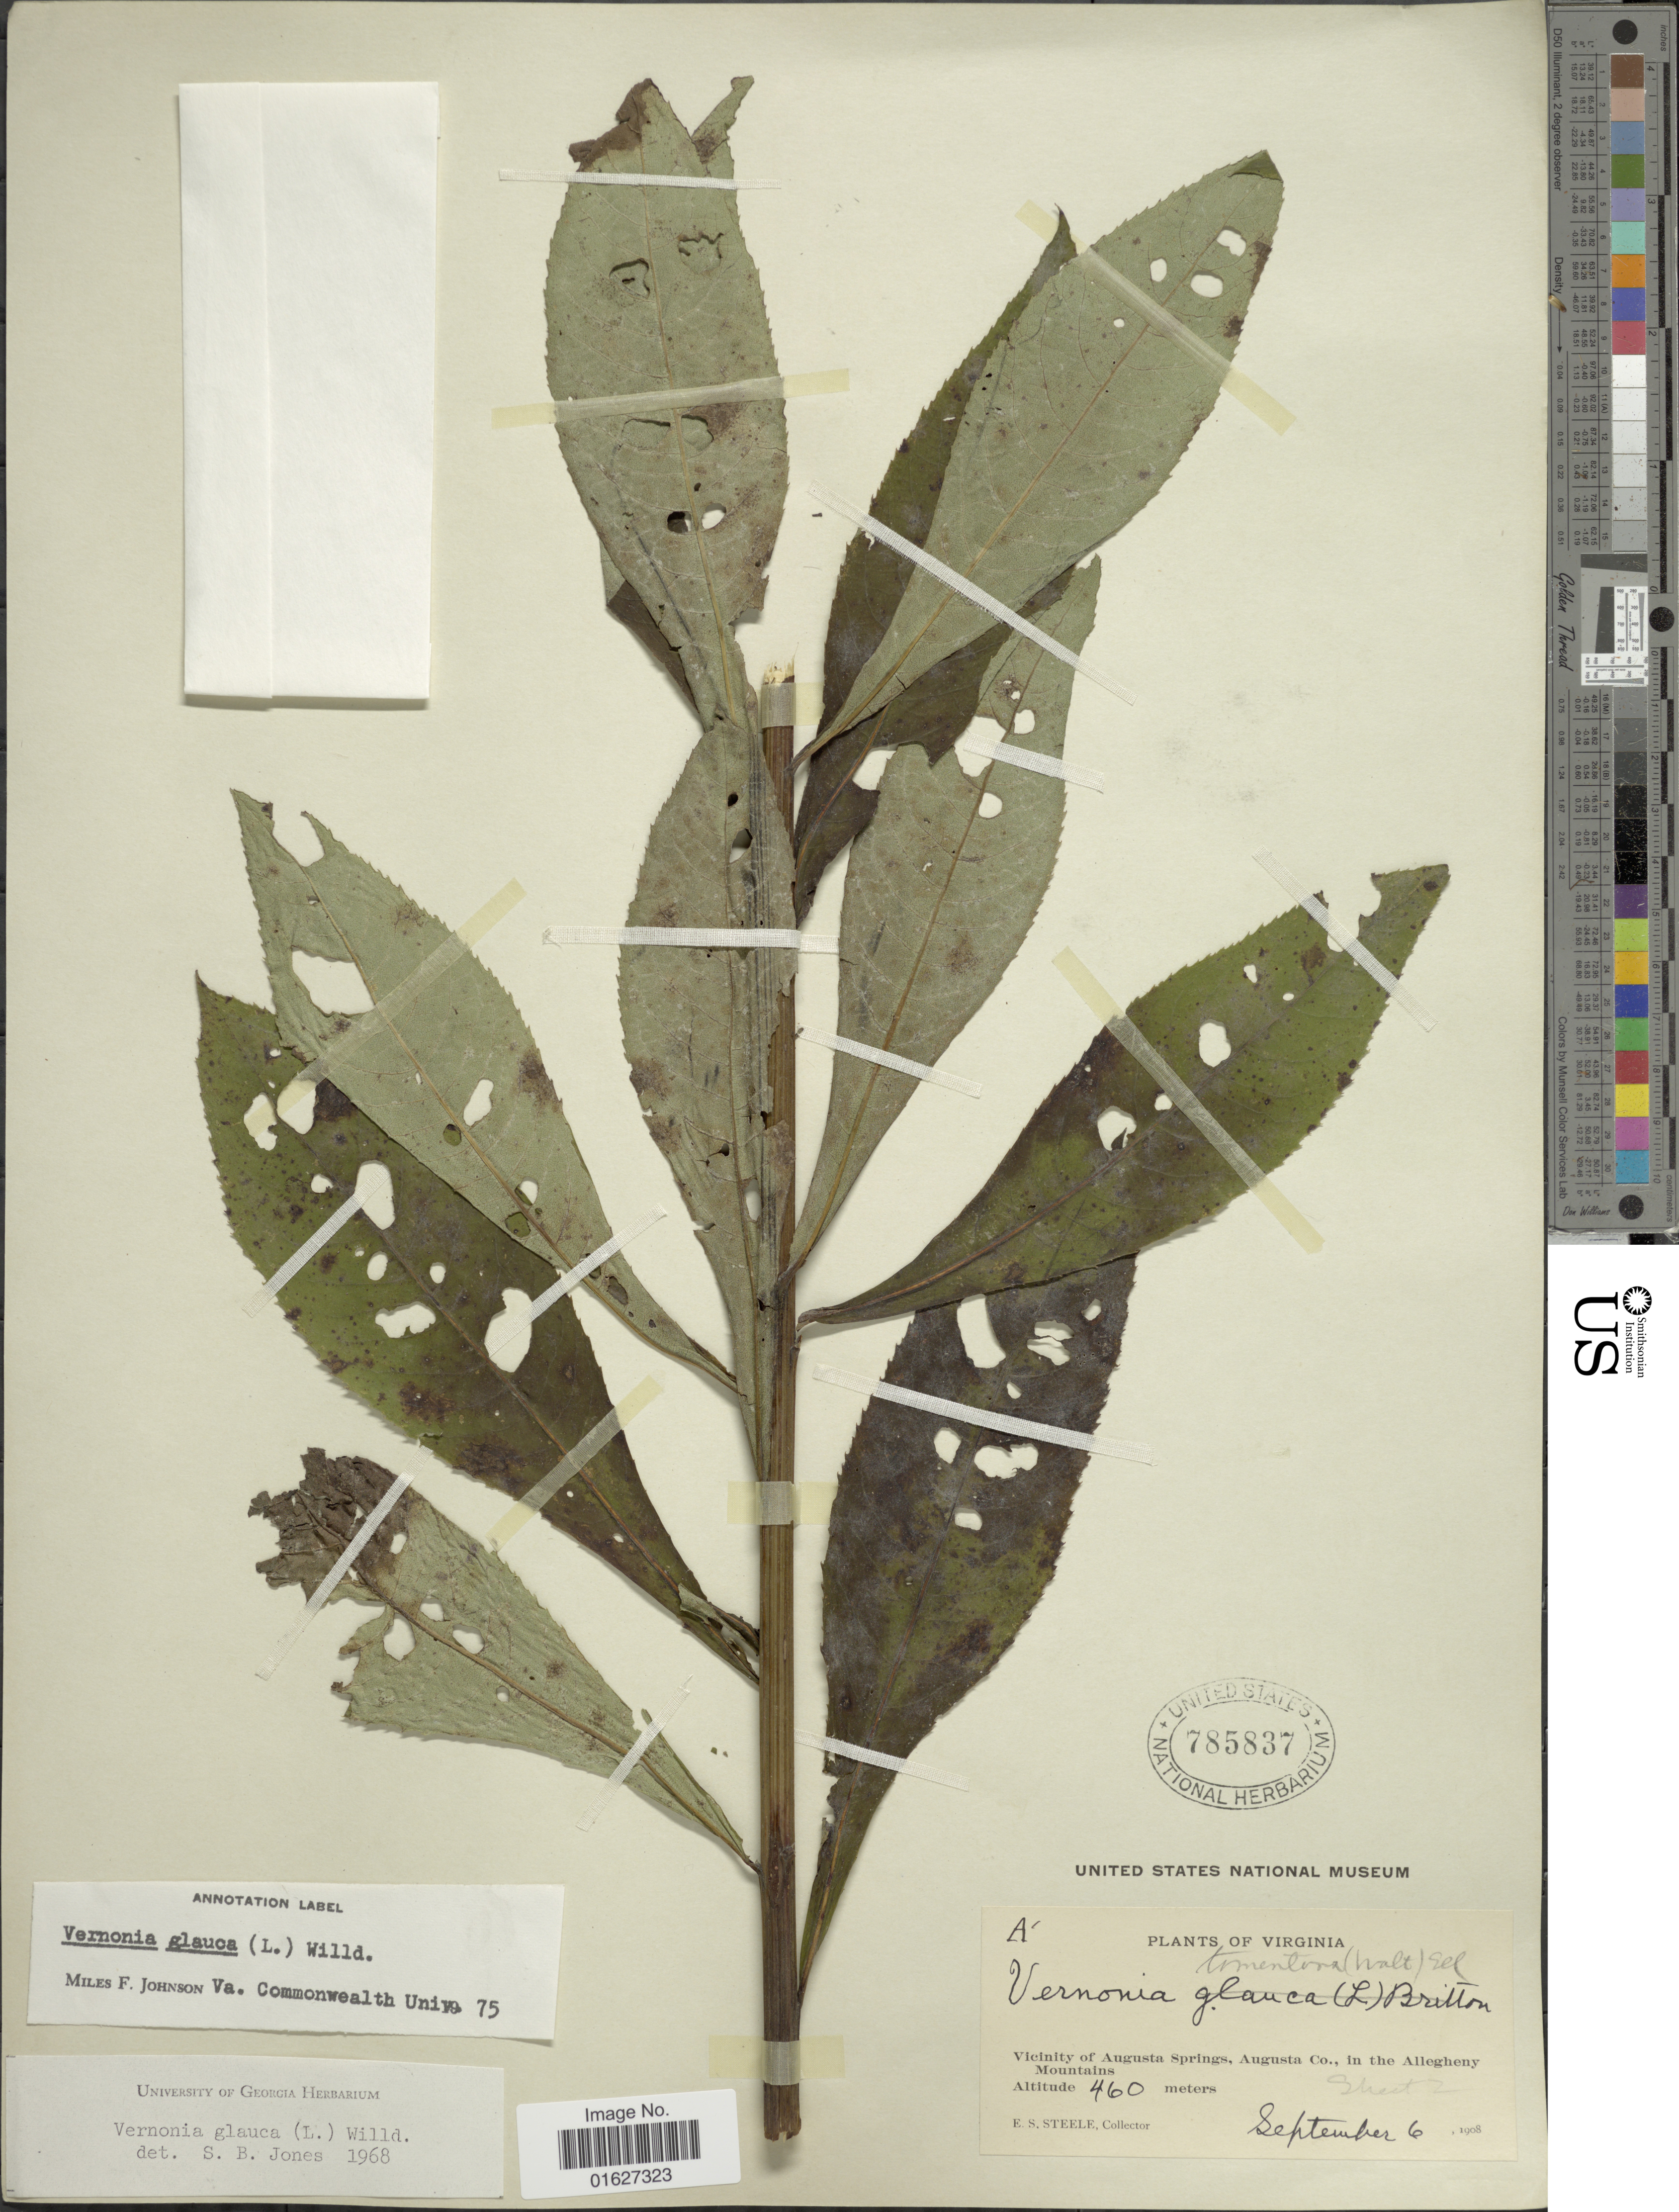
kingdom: Plantae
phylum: Tracheophyta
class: Magnoliopsida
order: Asterales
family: Asteraceae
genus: Vernonia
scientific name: Vernonia glauca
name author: (L.) Willd.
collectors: E. Steele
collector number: A?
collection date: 1908-09-06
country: United States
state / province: Virginia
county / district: Augusta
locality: Vicinity of Augusta Springs, Augusta Co., in the Allegheny Mountains.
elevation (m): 460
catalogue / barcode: US 785837